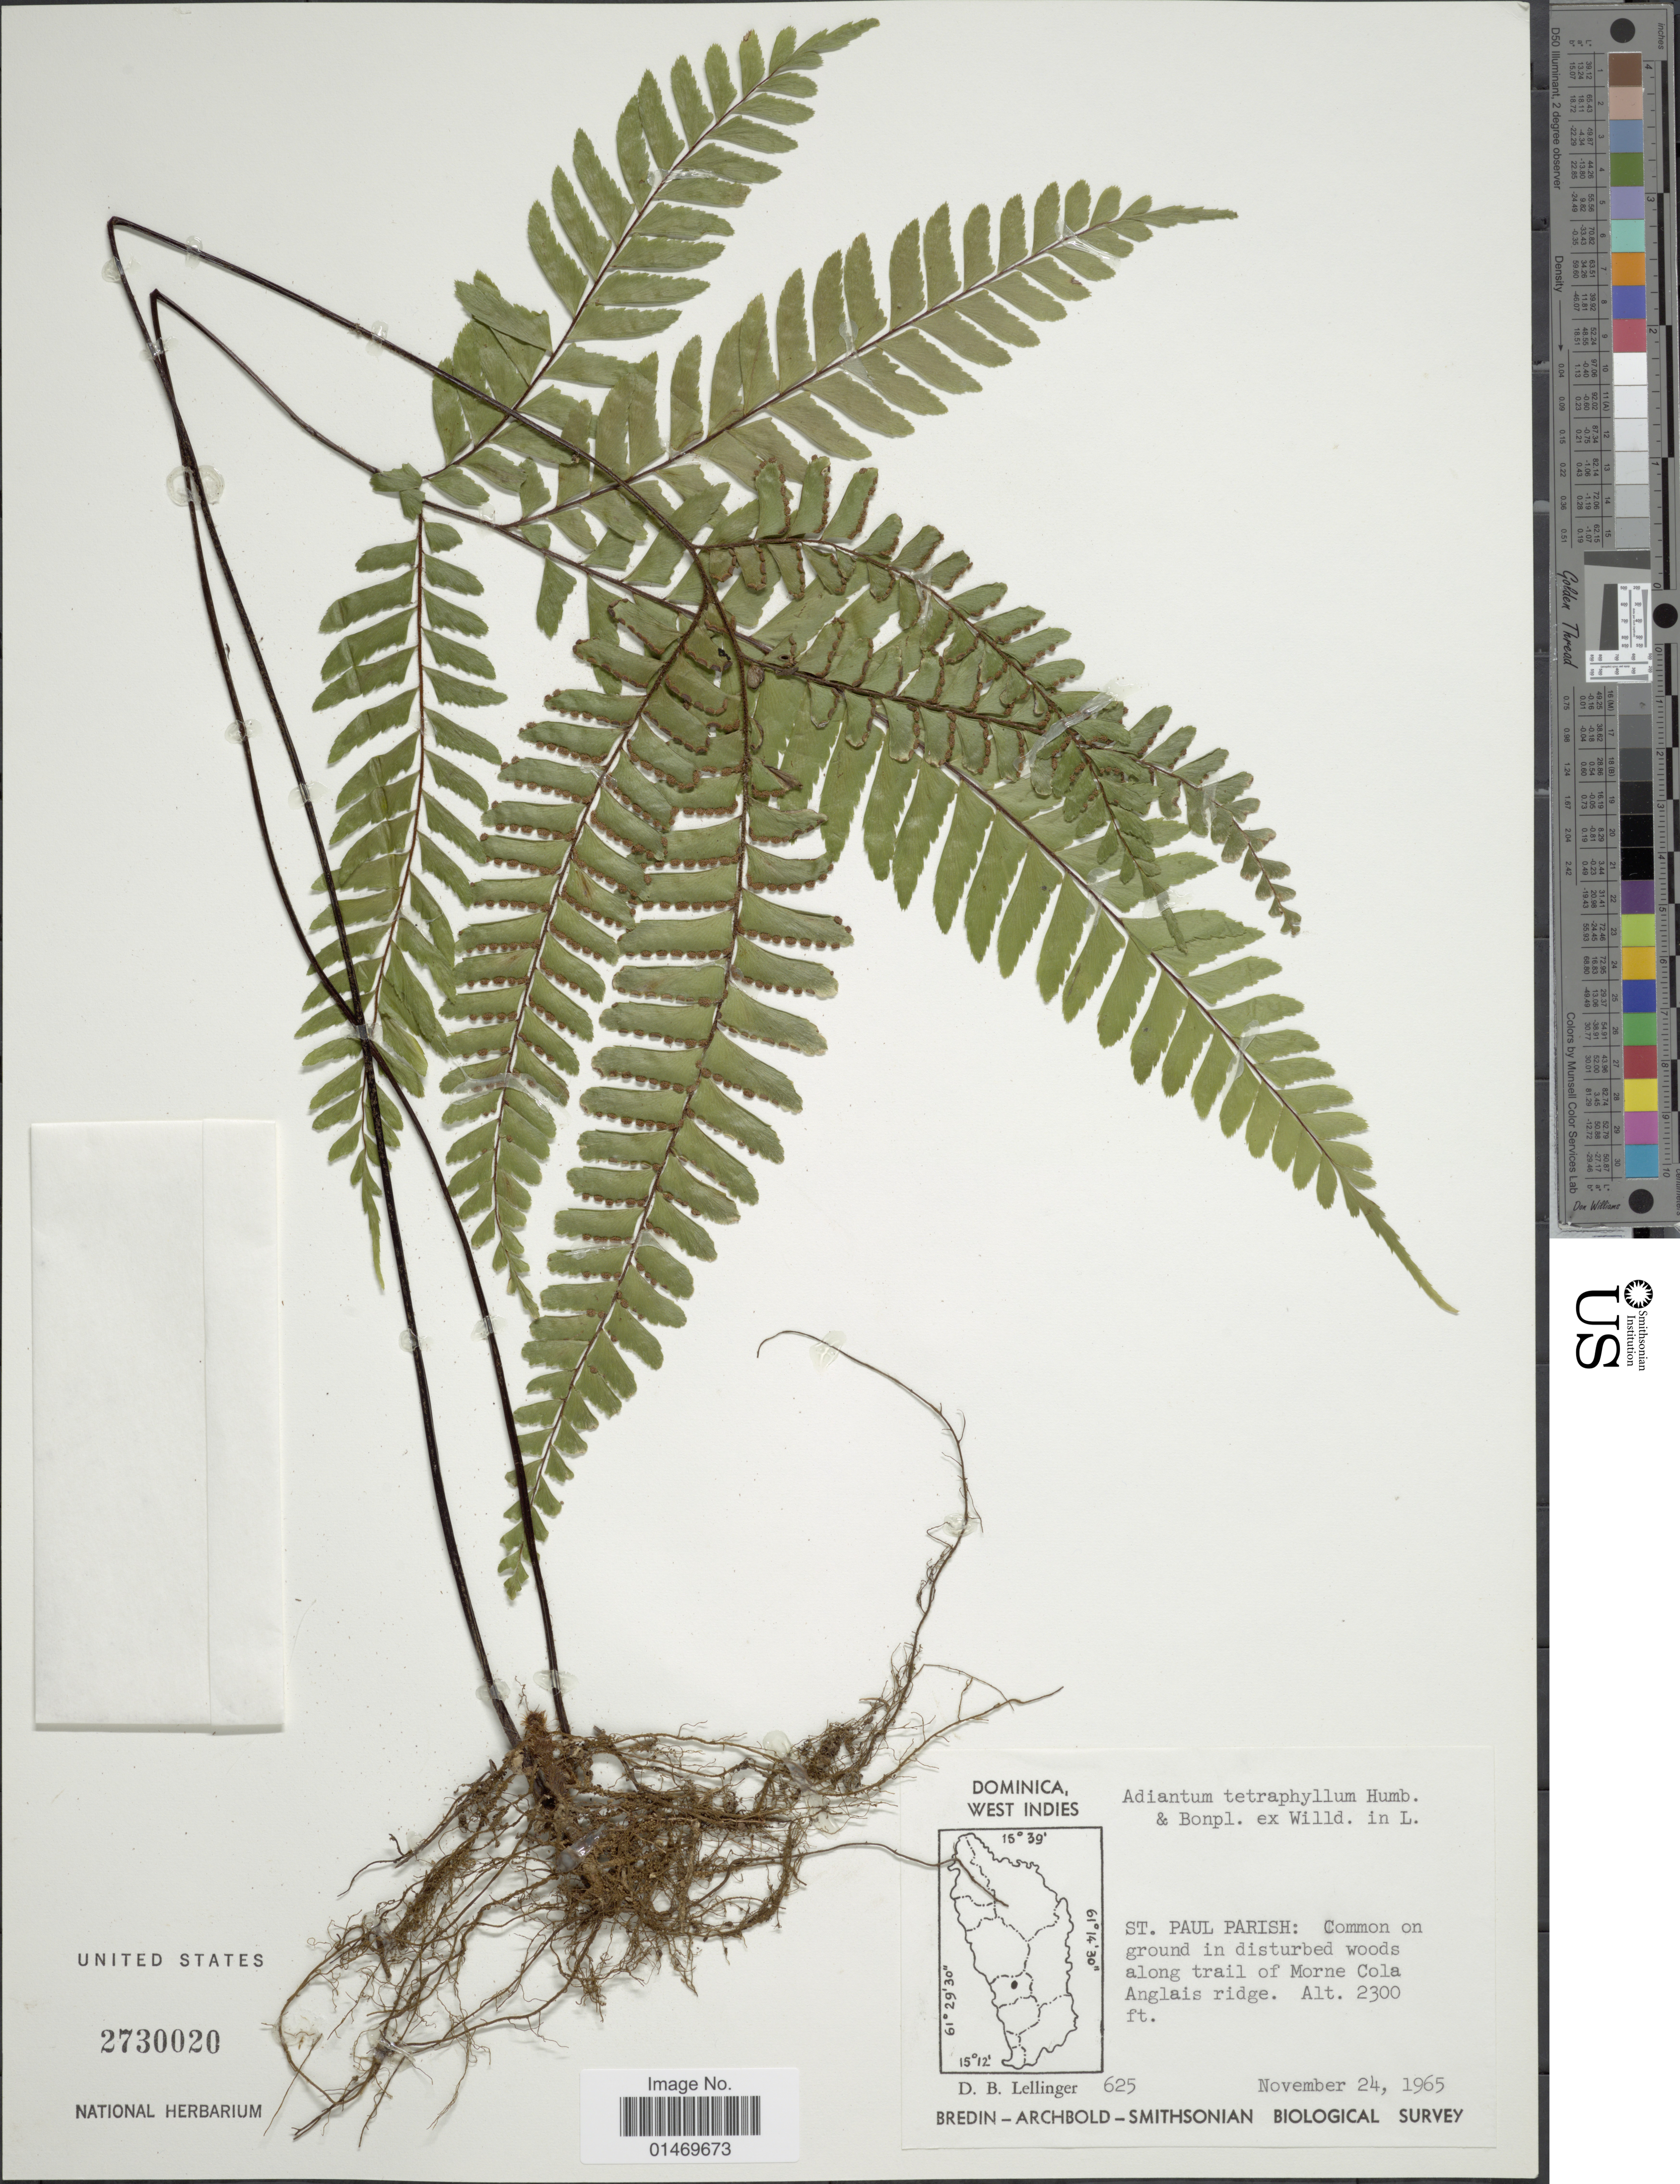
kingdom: Plantae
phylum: Tracheophyta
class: Polypodiopsida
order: Polypodiales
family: Pteridaceae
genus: Adiantum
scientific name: Adiantum tetraphyllum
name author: Humb. & Bonpl. ex Willd.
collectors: D. B. Lellinger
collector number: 625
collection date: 1965-11-24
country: Dominica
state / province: St. Paul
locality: Dominica, West Indies, St. Paul Parish: common on ground in disturbed woods along trail of Morne Cola Anglais ridge.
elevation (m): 701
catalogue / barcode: US 2730020